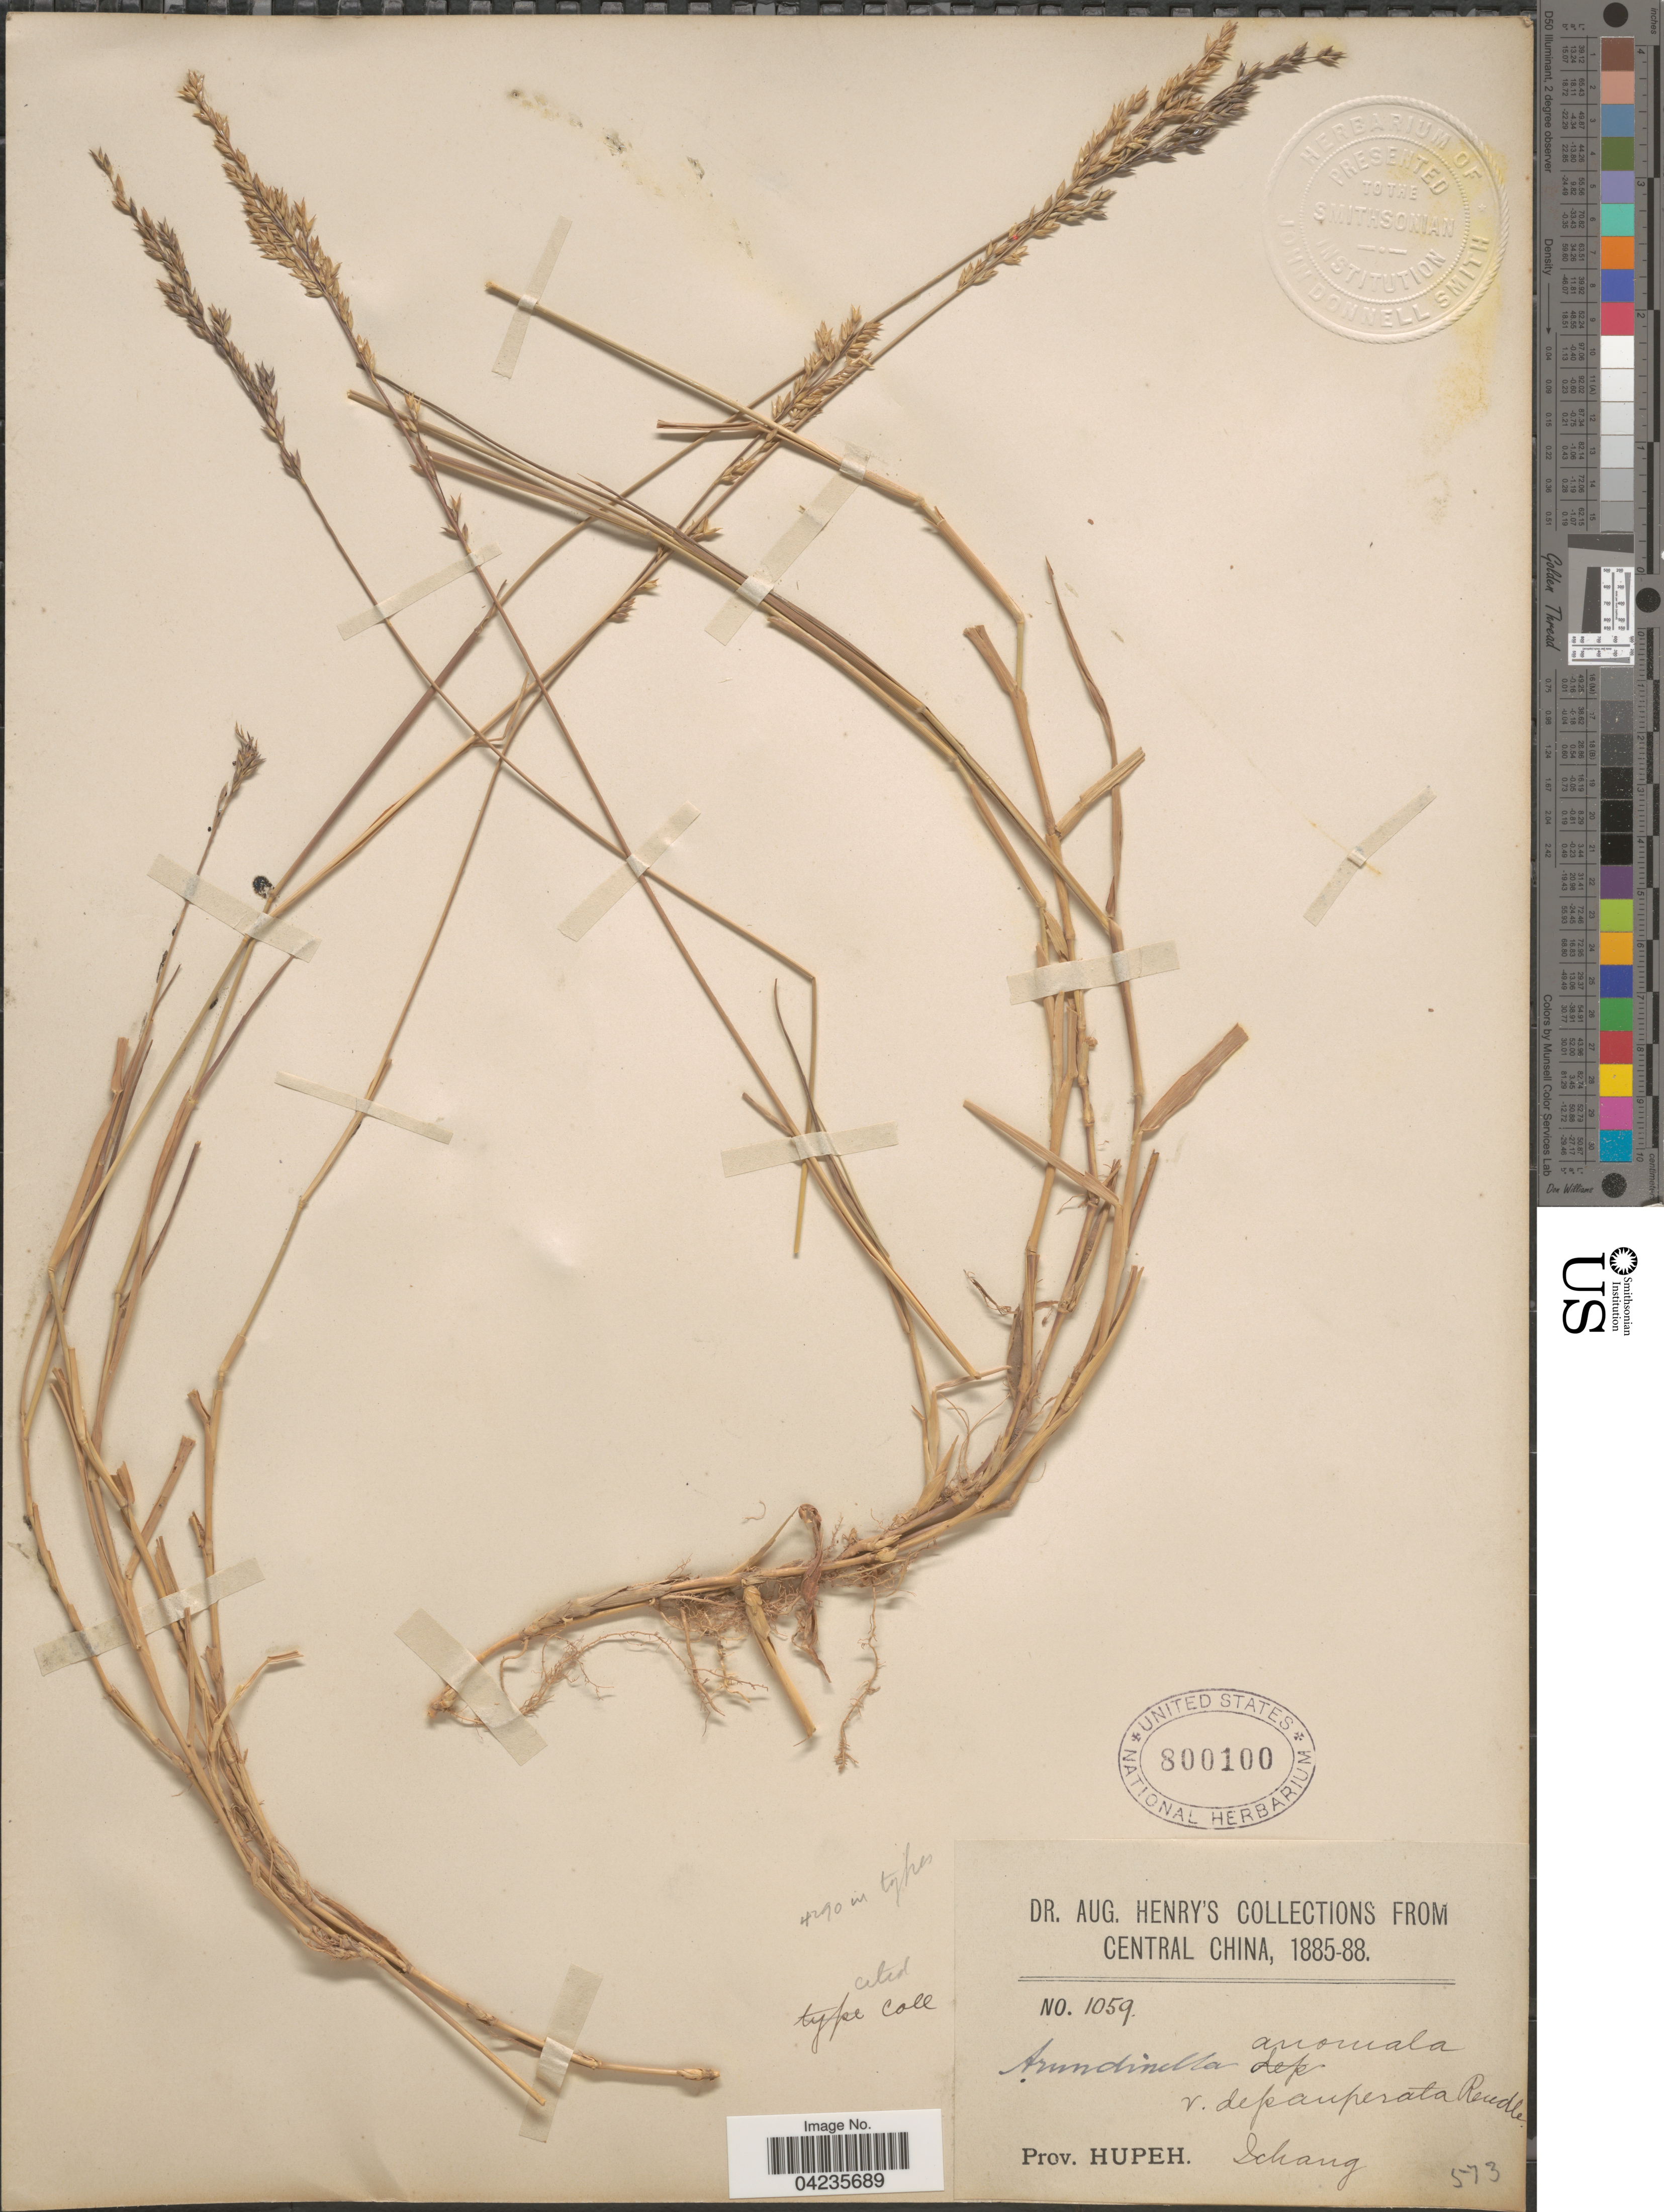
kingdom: Plantae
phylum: Tracheophyta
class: Liliopsida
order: Poales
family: Poaceae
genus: Arundinella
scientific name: Arundinella hirta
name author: (Thunb.) Tanaka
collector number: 1059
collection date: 1885/1888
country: China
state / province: Hubei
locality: Central China. Prov. Hupeh. Ichang.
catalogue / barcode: US 800100